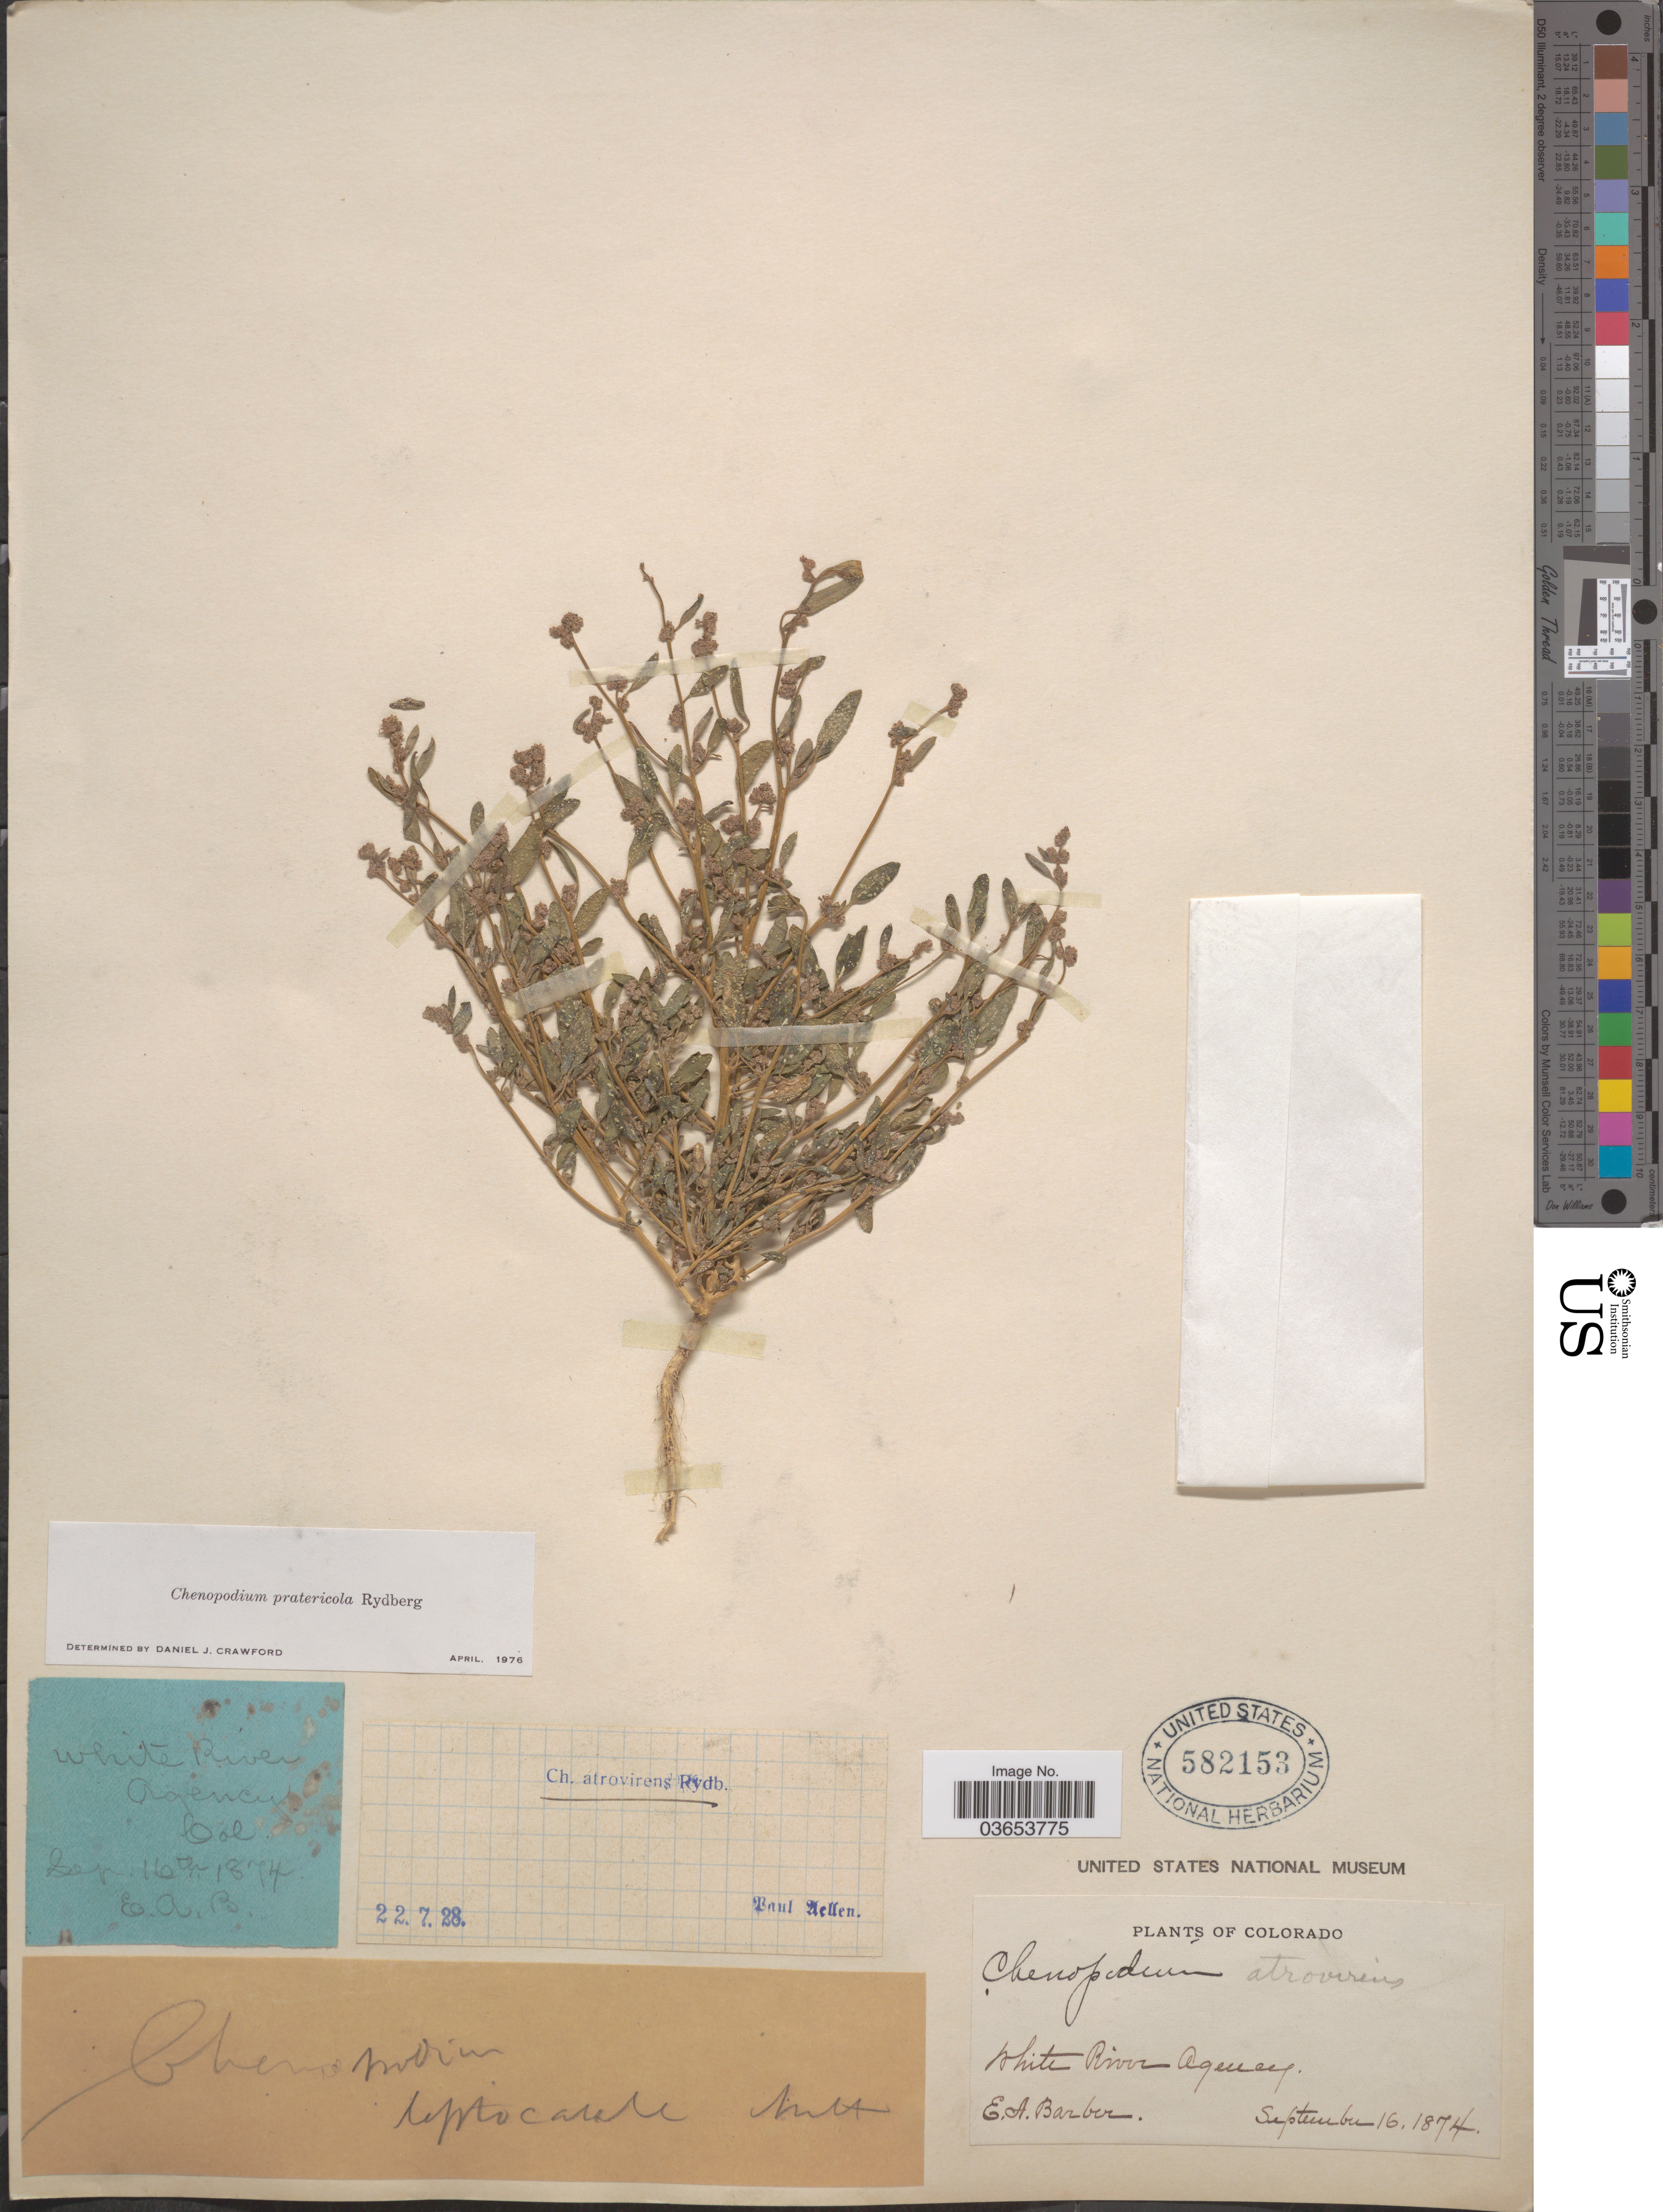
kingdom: Plantae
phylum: Tracheophyta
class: Magnoliopsida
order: Caryophyllales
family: Amaranthaceae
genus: Chenopodium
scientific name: Chenopodium pratericola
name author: Rydb.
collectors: E. Barber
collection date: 1874-09-16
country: United States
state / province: Colorado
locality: White River Agency.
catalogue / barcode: US 582153